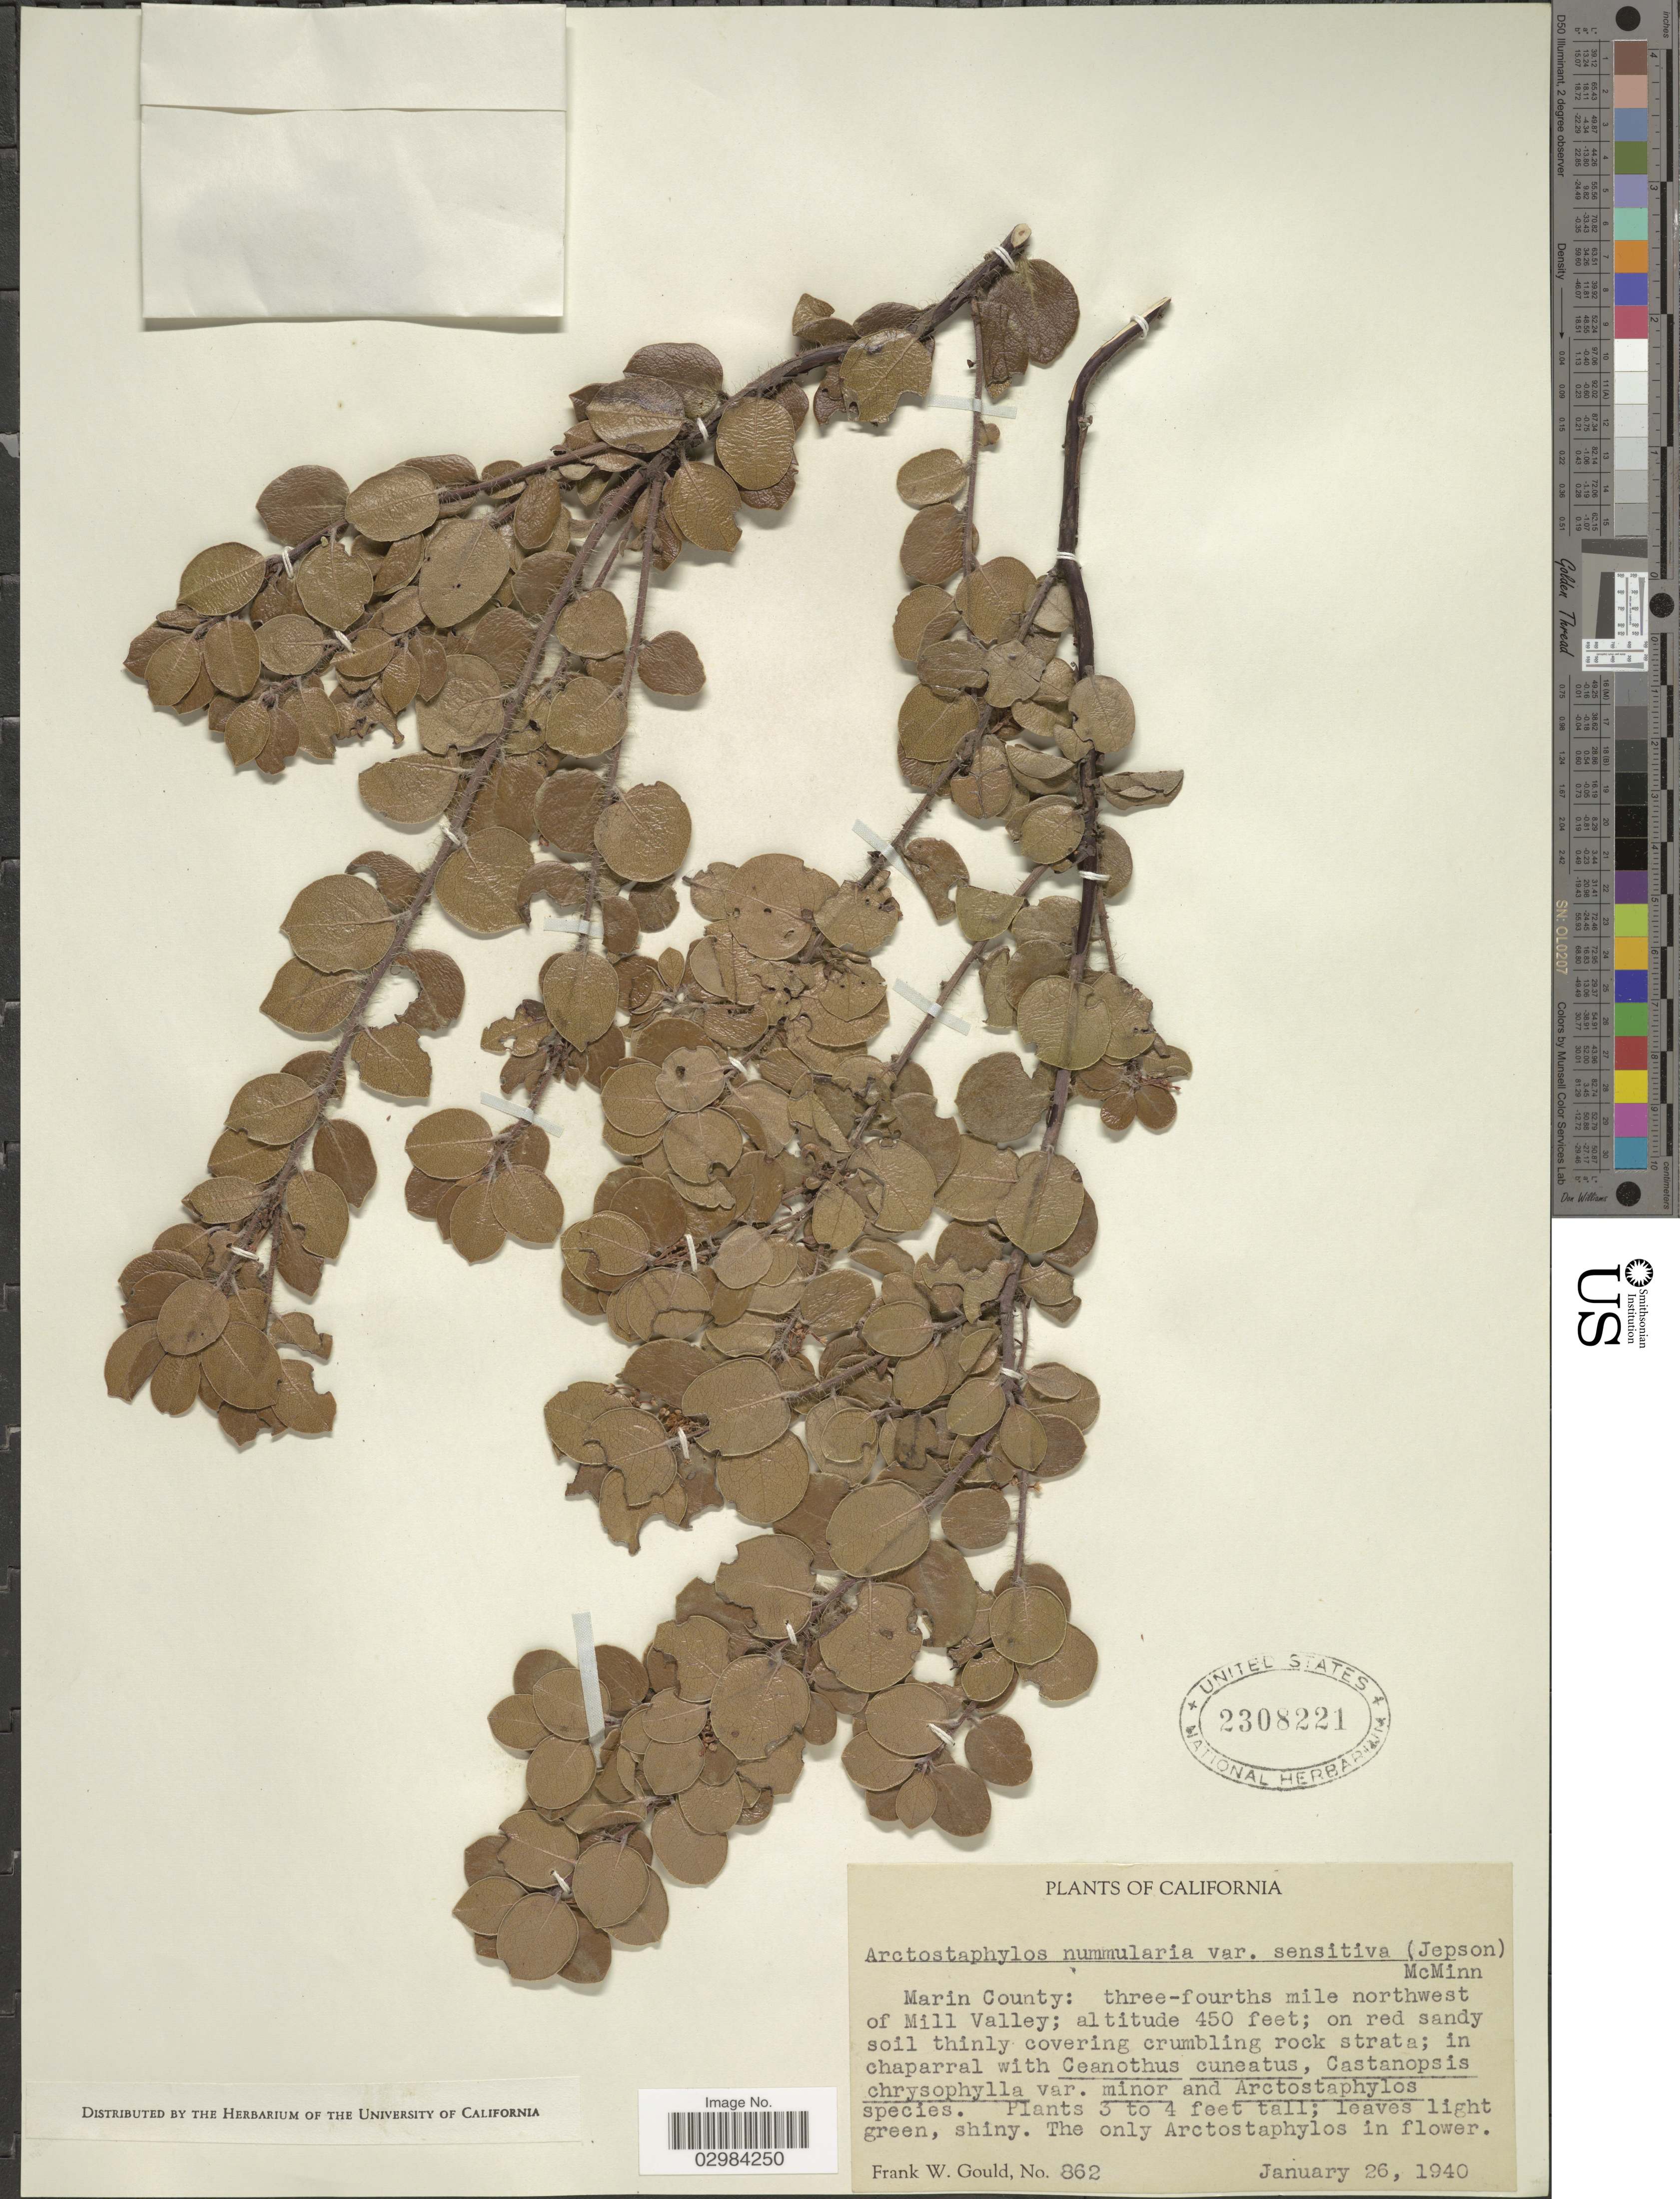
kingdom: Plantae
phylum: Tracheophyta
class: Magnoliopsida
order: Ericales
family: Ericaceae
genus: Arctostaphylos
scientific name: Arctostaphylos nummularia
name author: A. Gray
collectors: F. W. Gould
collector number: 862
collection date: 1940-01-26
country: United States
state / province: California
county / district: Marin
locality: Marin County: three-fourths mile northwest of Mill Valley.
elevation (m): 137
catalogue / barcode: US 2308221